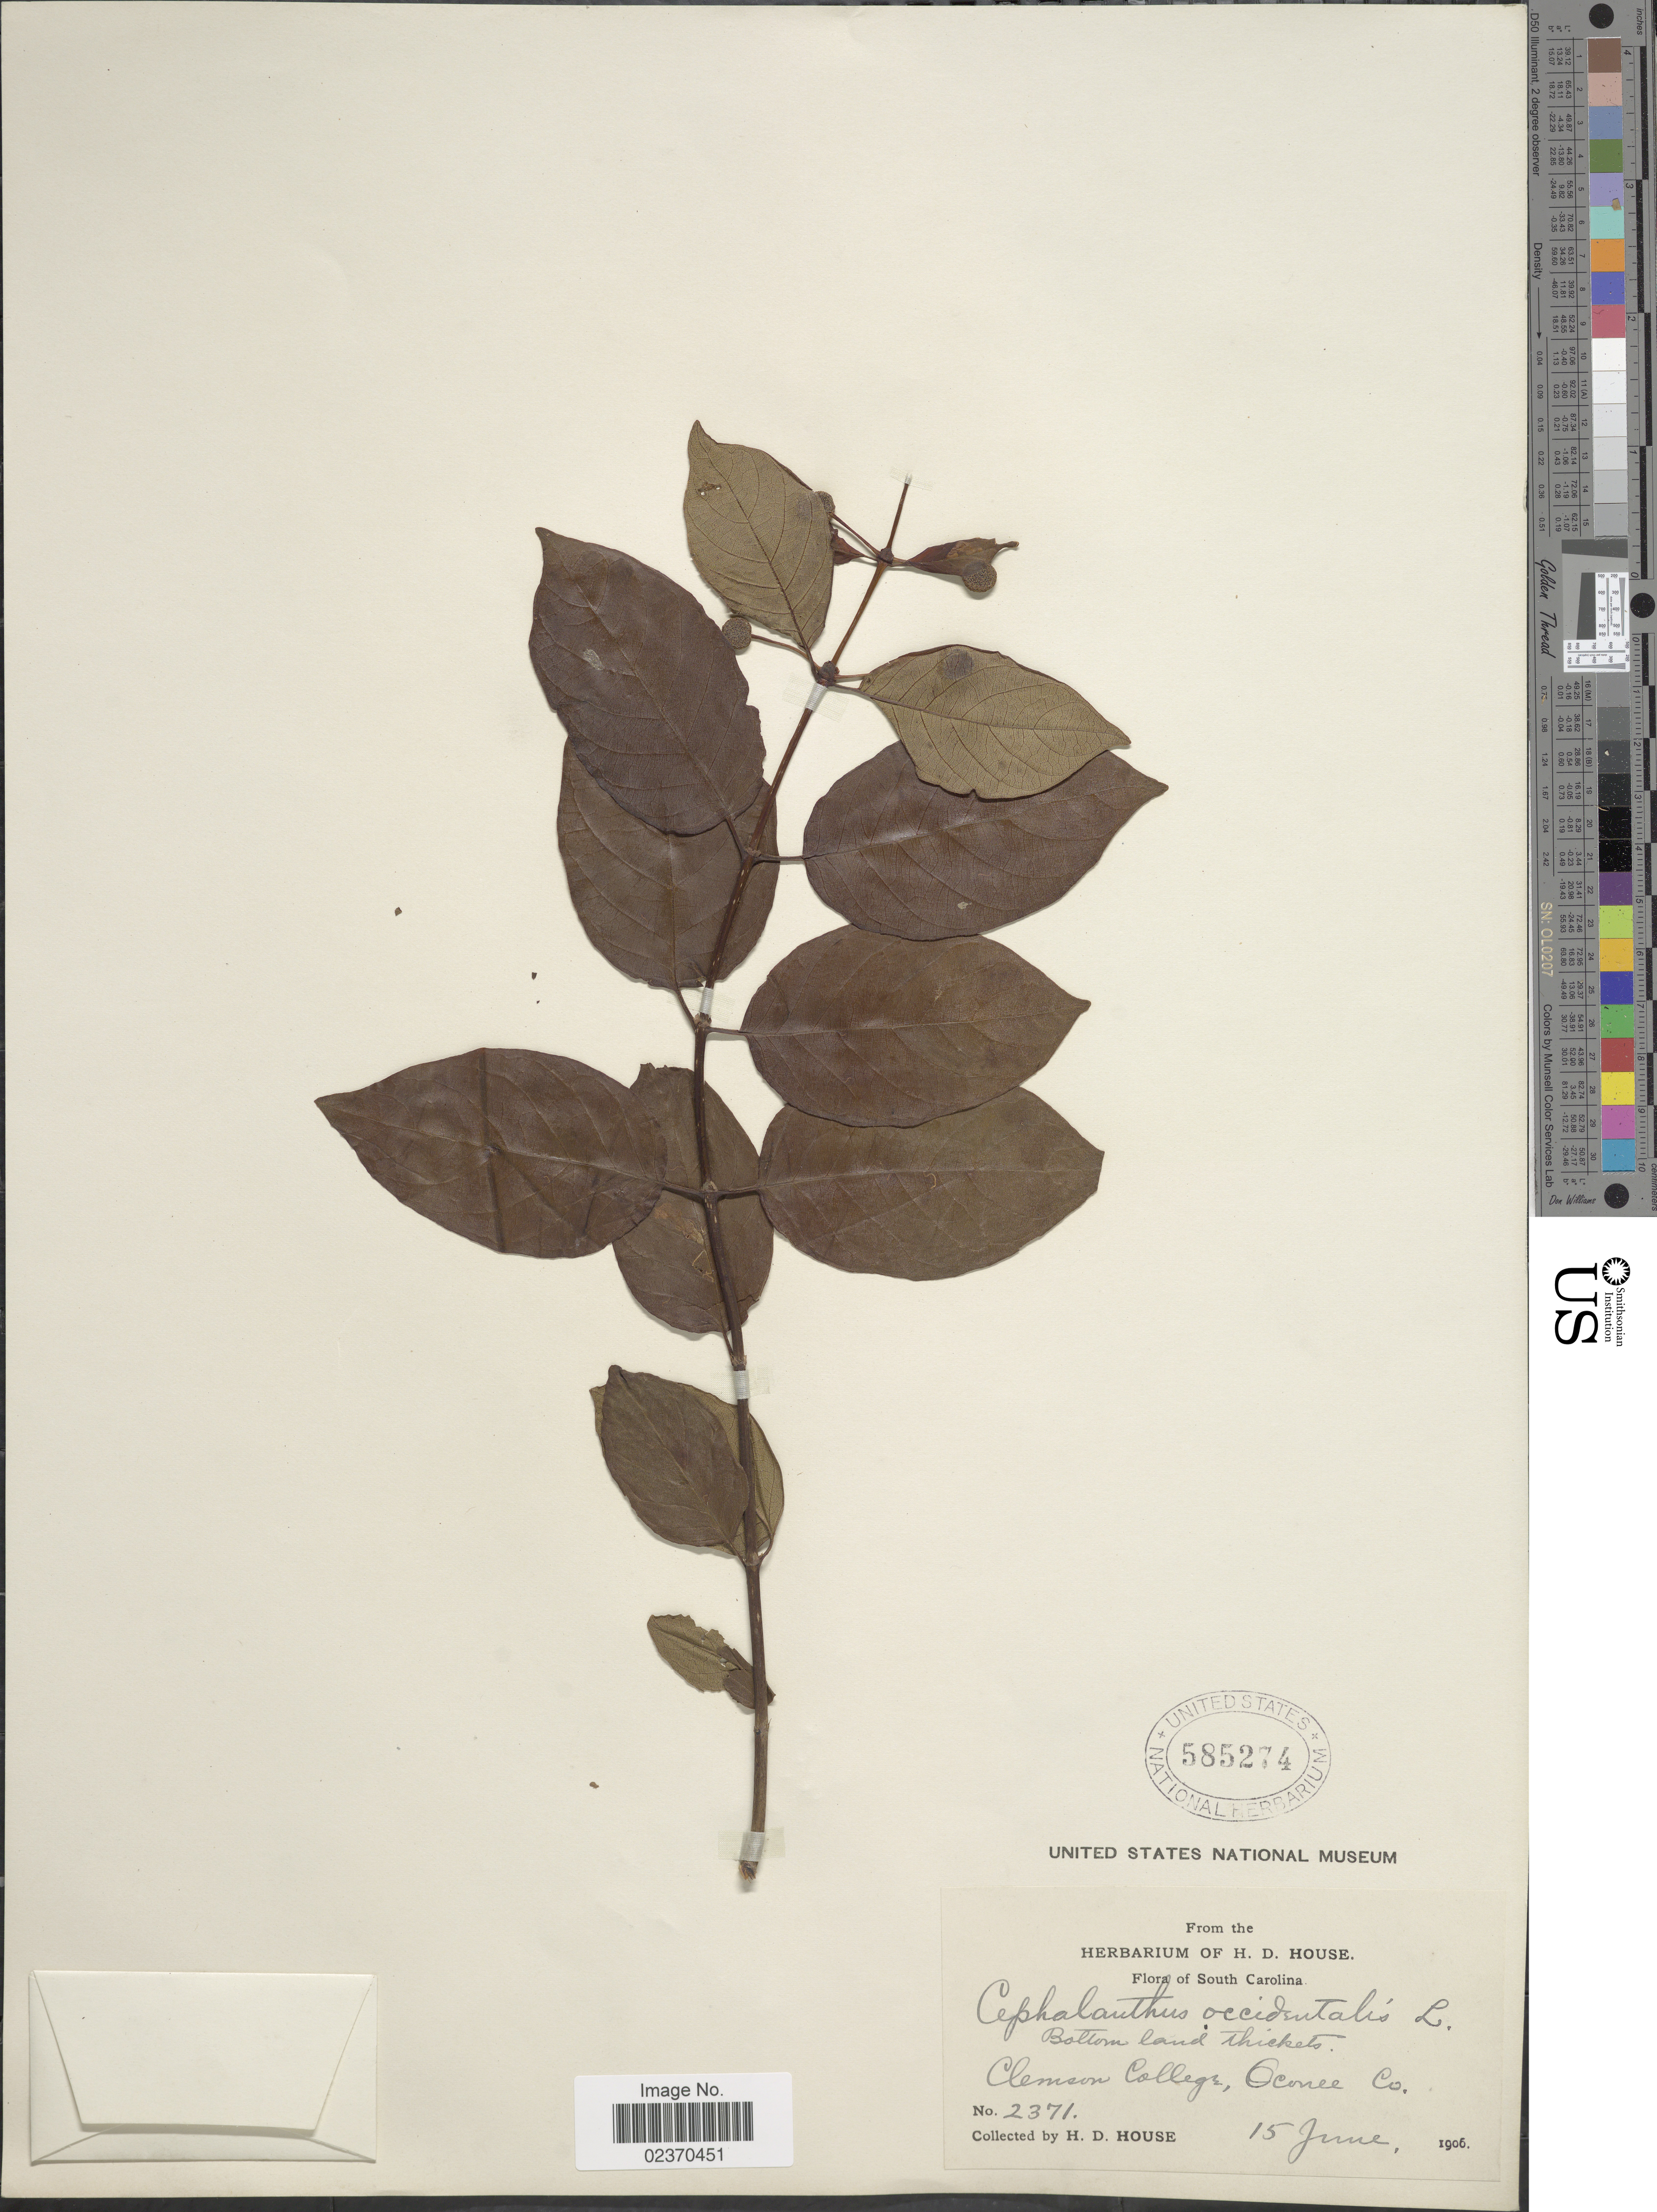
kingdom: Plantae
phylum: Tracheophyta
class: Magnoliopsida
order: Gentianales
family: Rubiaceae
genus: Cephalanthus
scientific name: Cephalanthus occidentalis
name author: L.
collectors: H. D. House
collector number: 2371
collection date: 1906-06-15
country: United States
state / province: South Carolina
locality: Clemon College, Oconee Co.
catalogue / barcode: US 585274